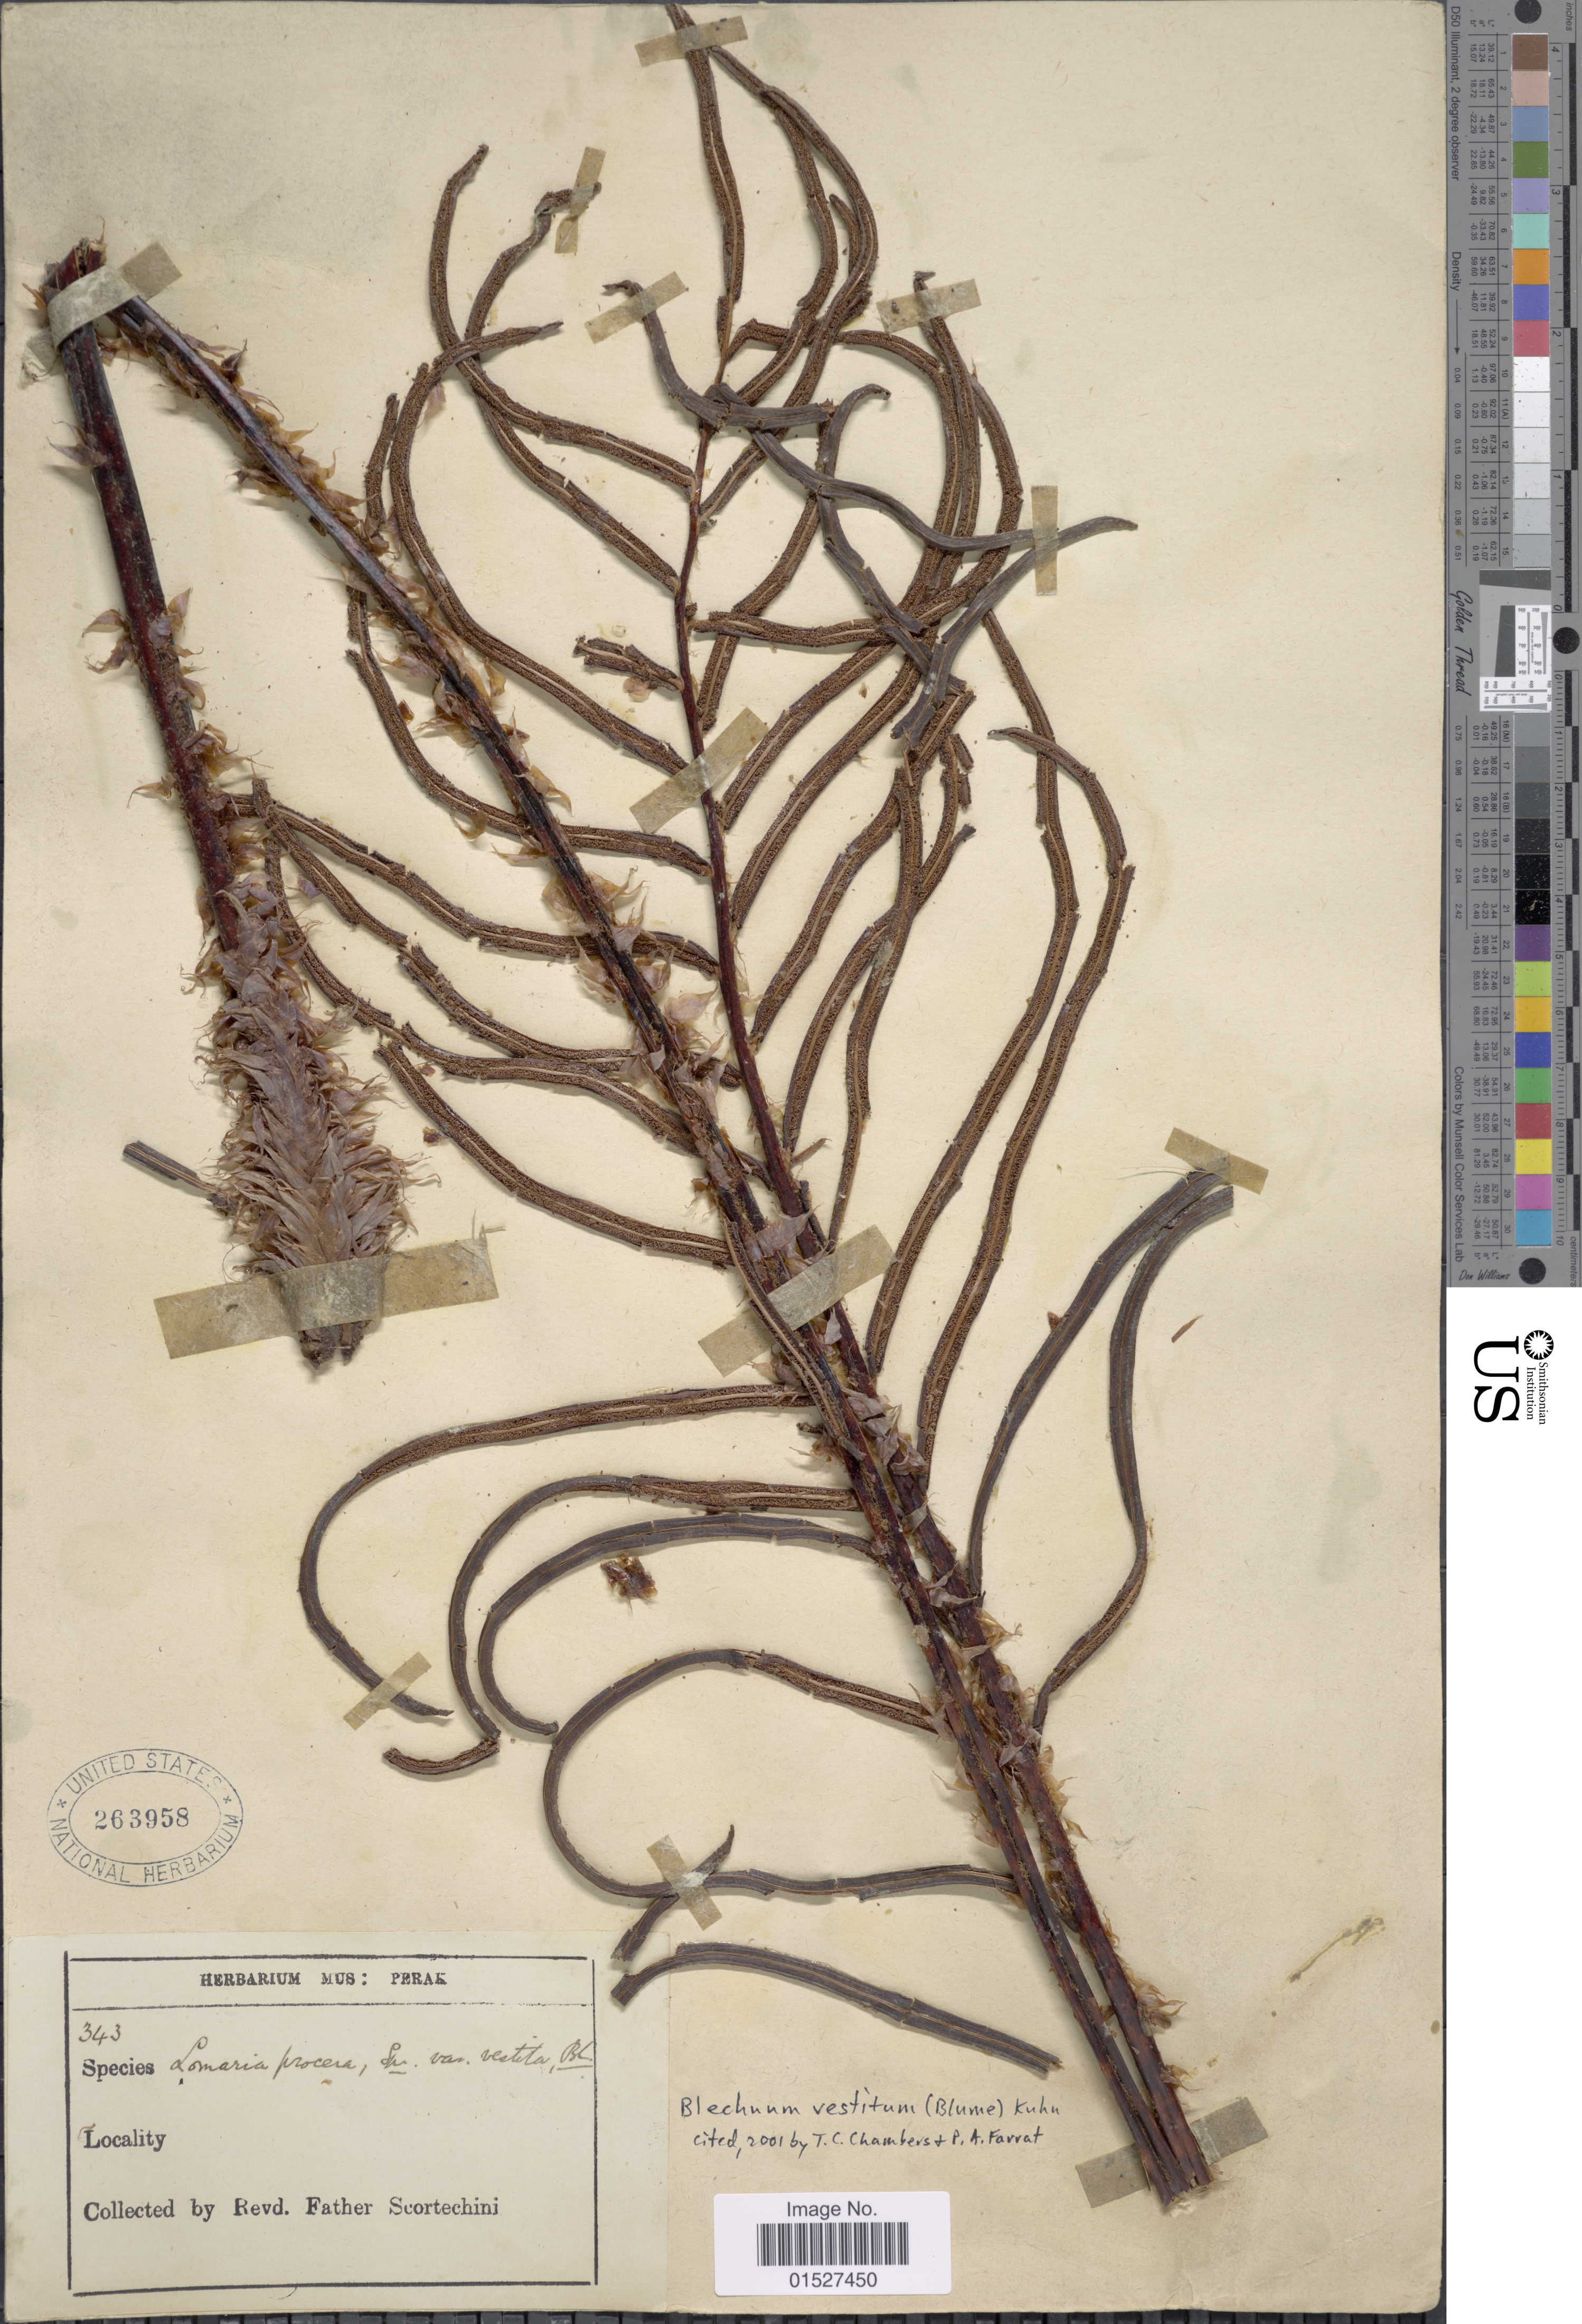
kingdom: Plantae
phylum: Tracheophyta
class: Polypodiopsida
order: Polypodiales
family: Blechnaceae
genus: Blechnum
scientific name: Blechnum vestitum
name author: (Blume) Kuhn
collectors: Fr. Scortechini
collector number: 343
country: Malaysia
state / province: Perak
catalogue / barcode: US 263958